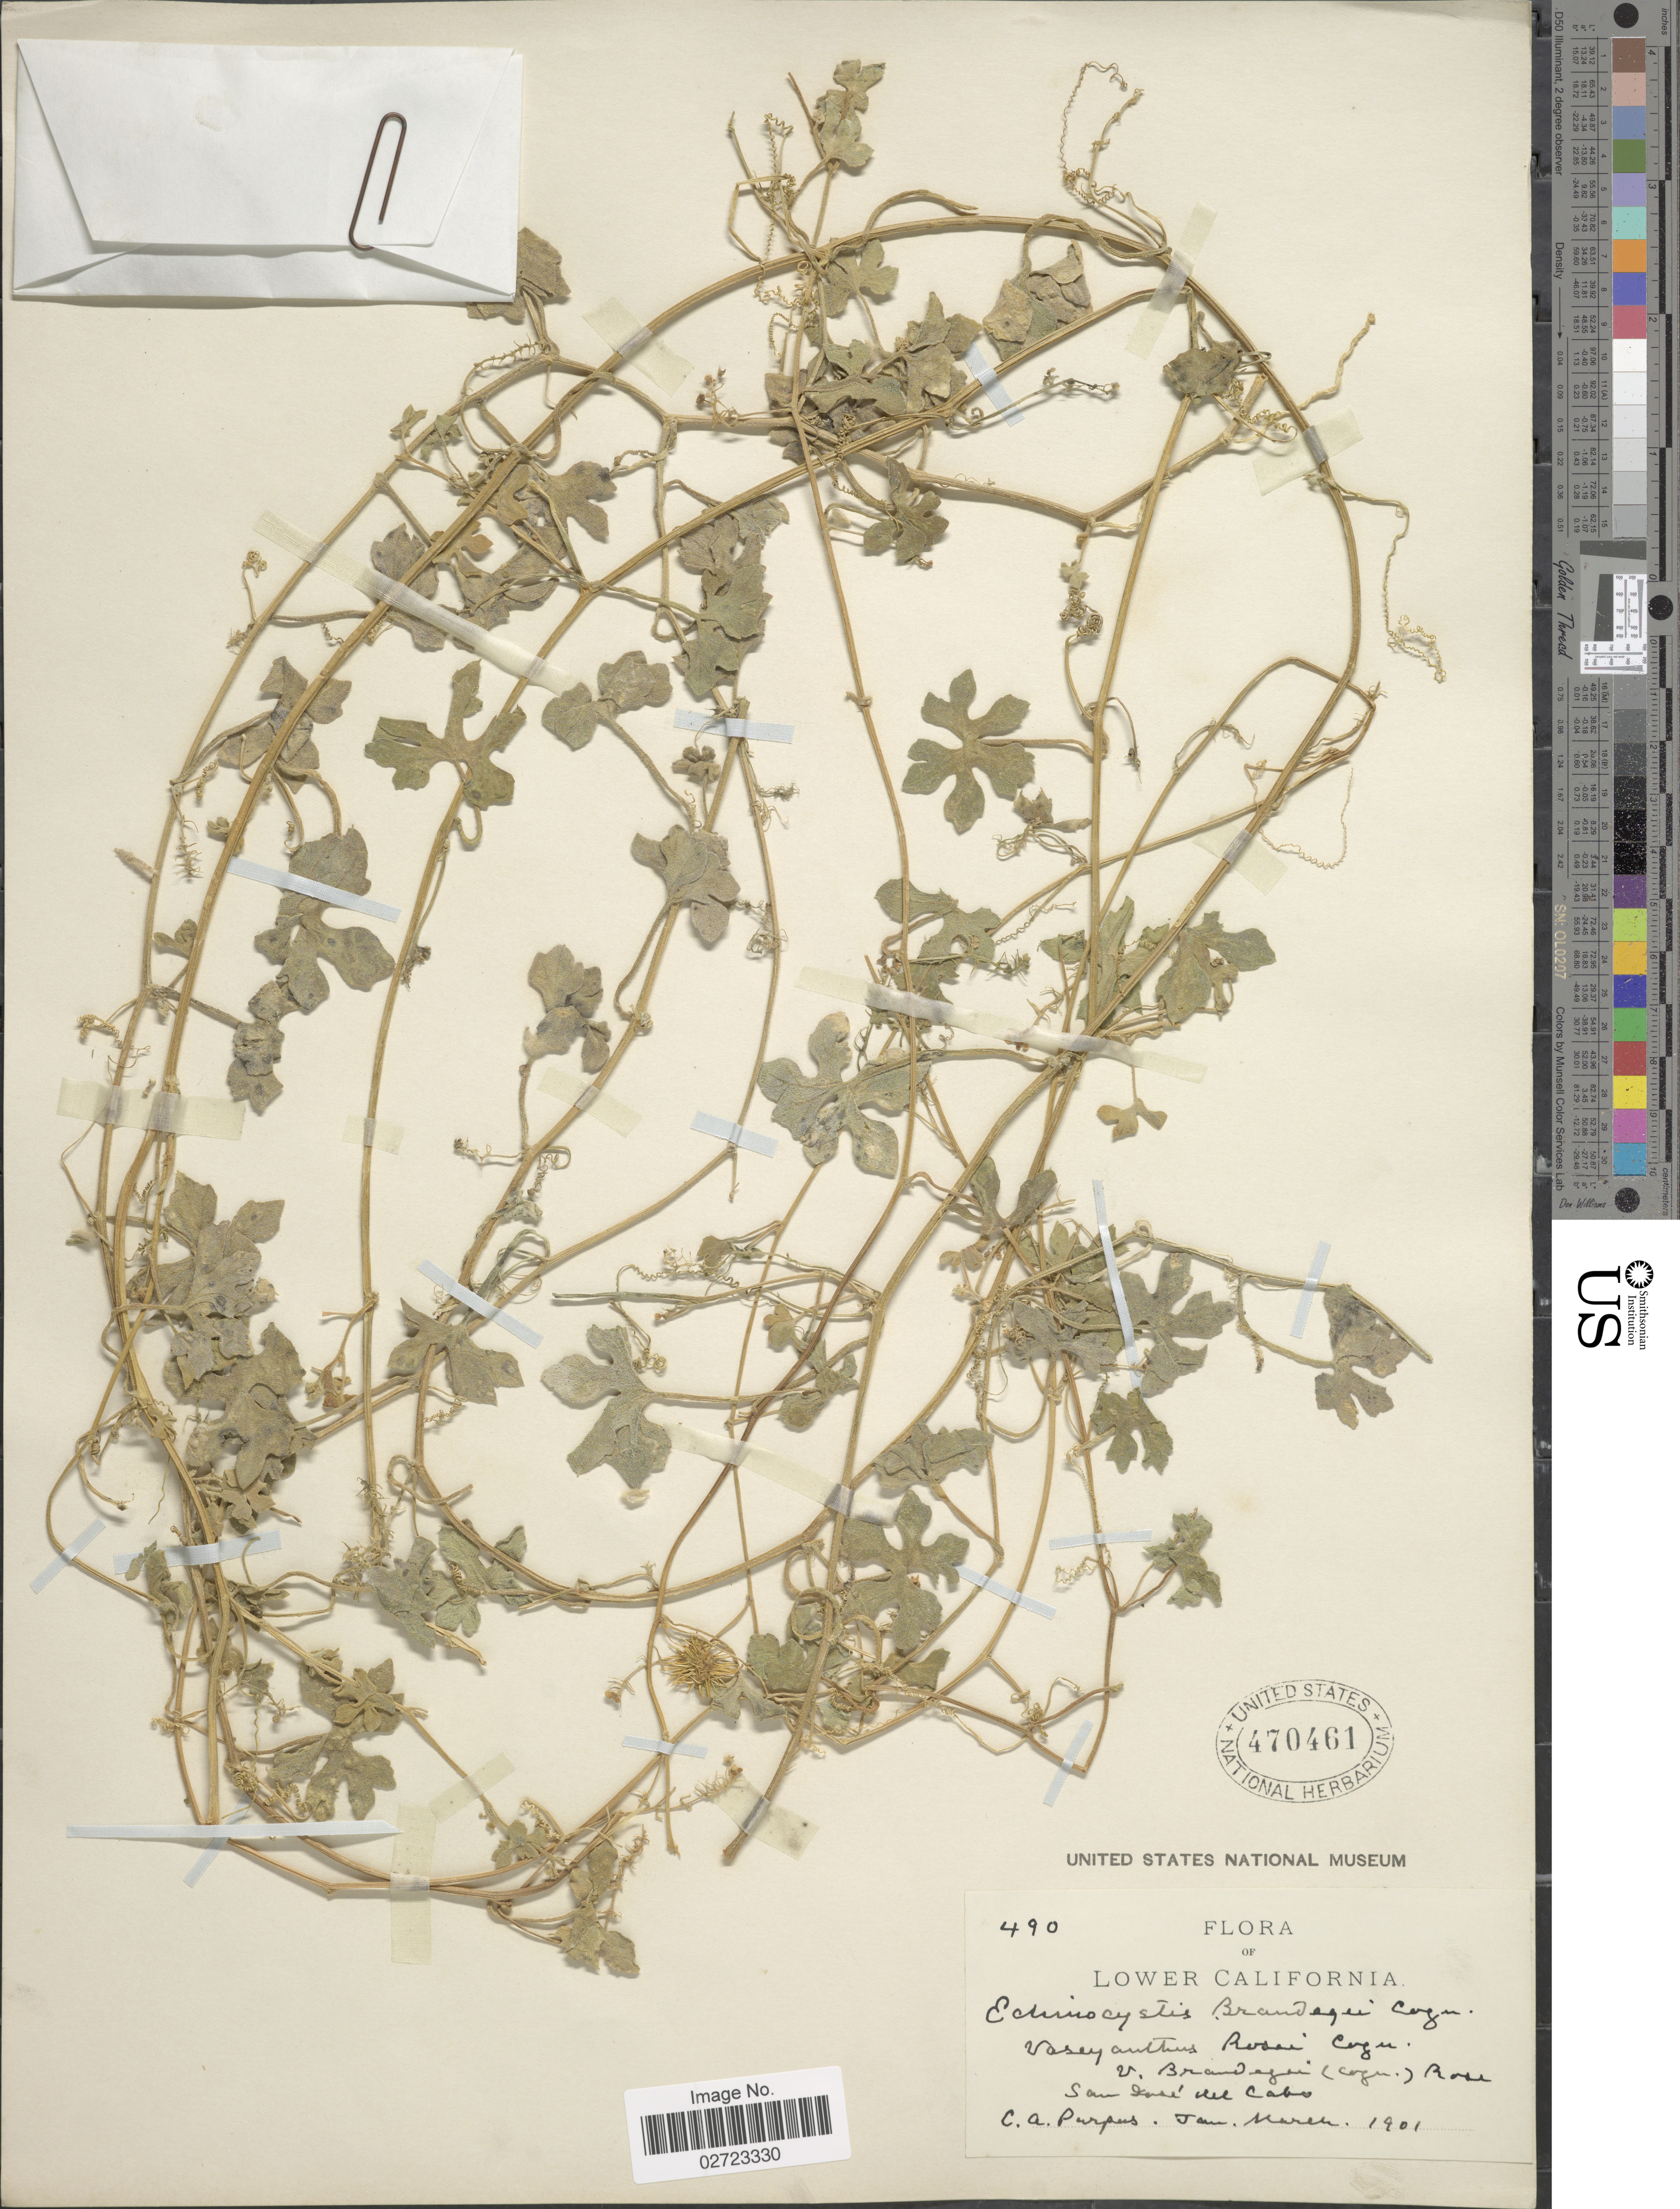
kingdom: Plantae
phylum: Tracheophyta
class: Magnoliopsida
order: Cucurbitales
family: Cucurbitaceae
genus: Echinopepon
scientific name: Echinopepon insularis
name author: S. Watson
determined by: Strong, Mark T., (BOT), Smithsonian Institution - National Museum of Natural History (UNITED STATES)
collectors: C. A. Purpus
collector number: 490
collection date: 1901-01/1901-03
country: Mexico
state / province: Baja California Sur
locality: Lower California, San Jose del Cabo.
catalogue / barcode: US 470461